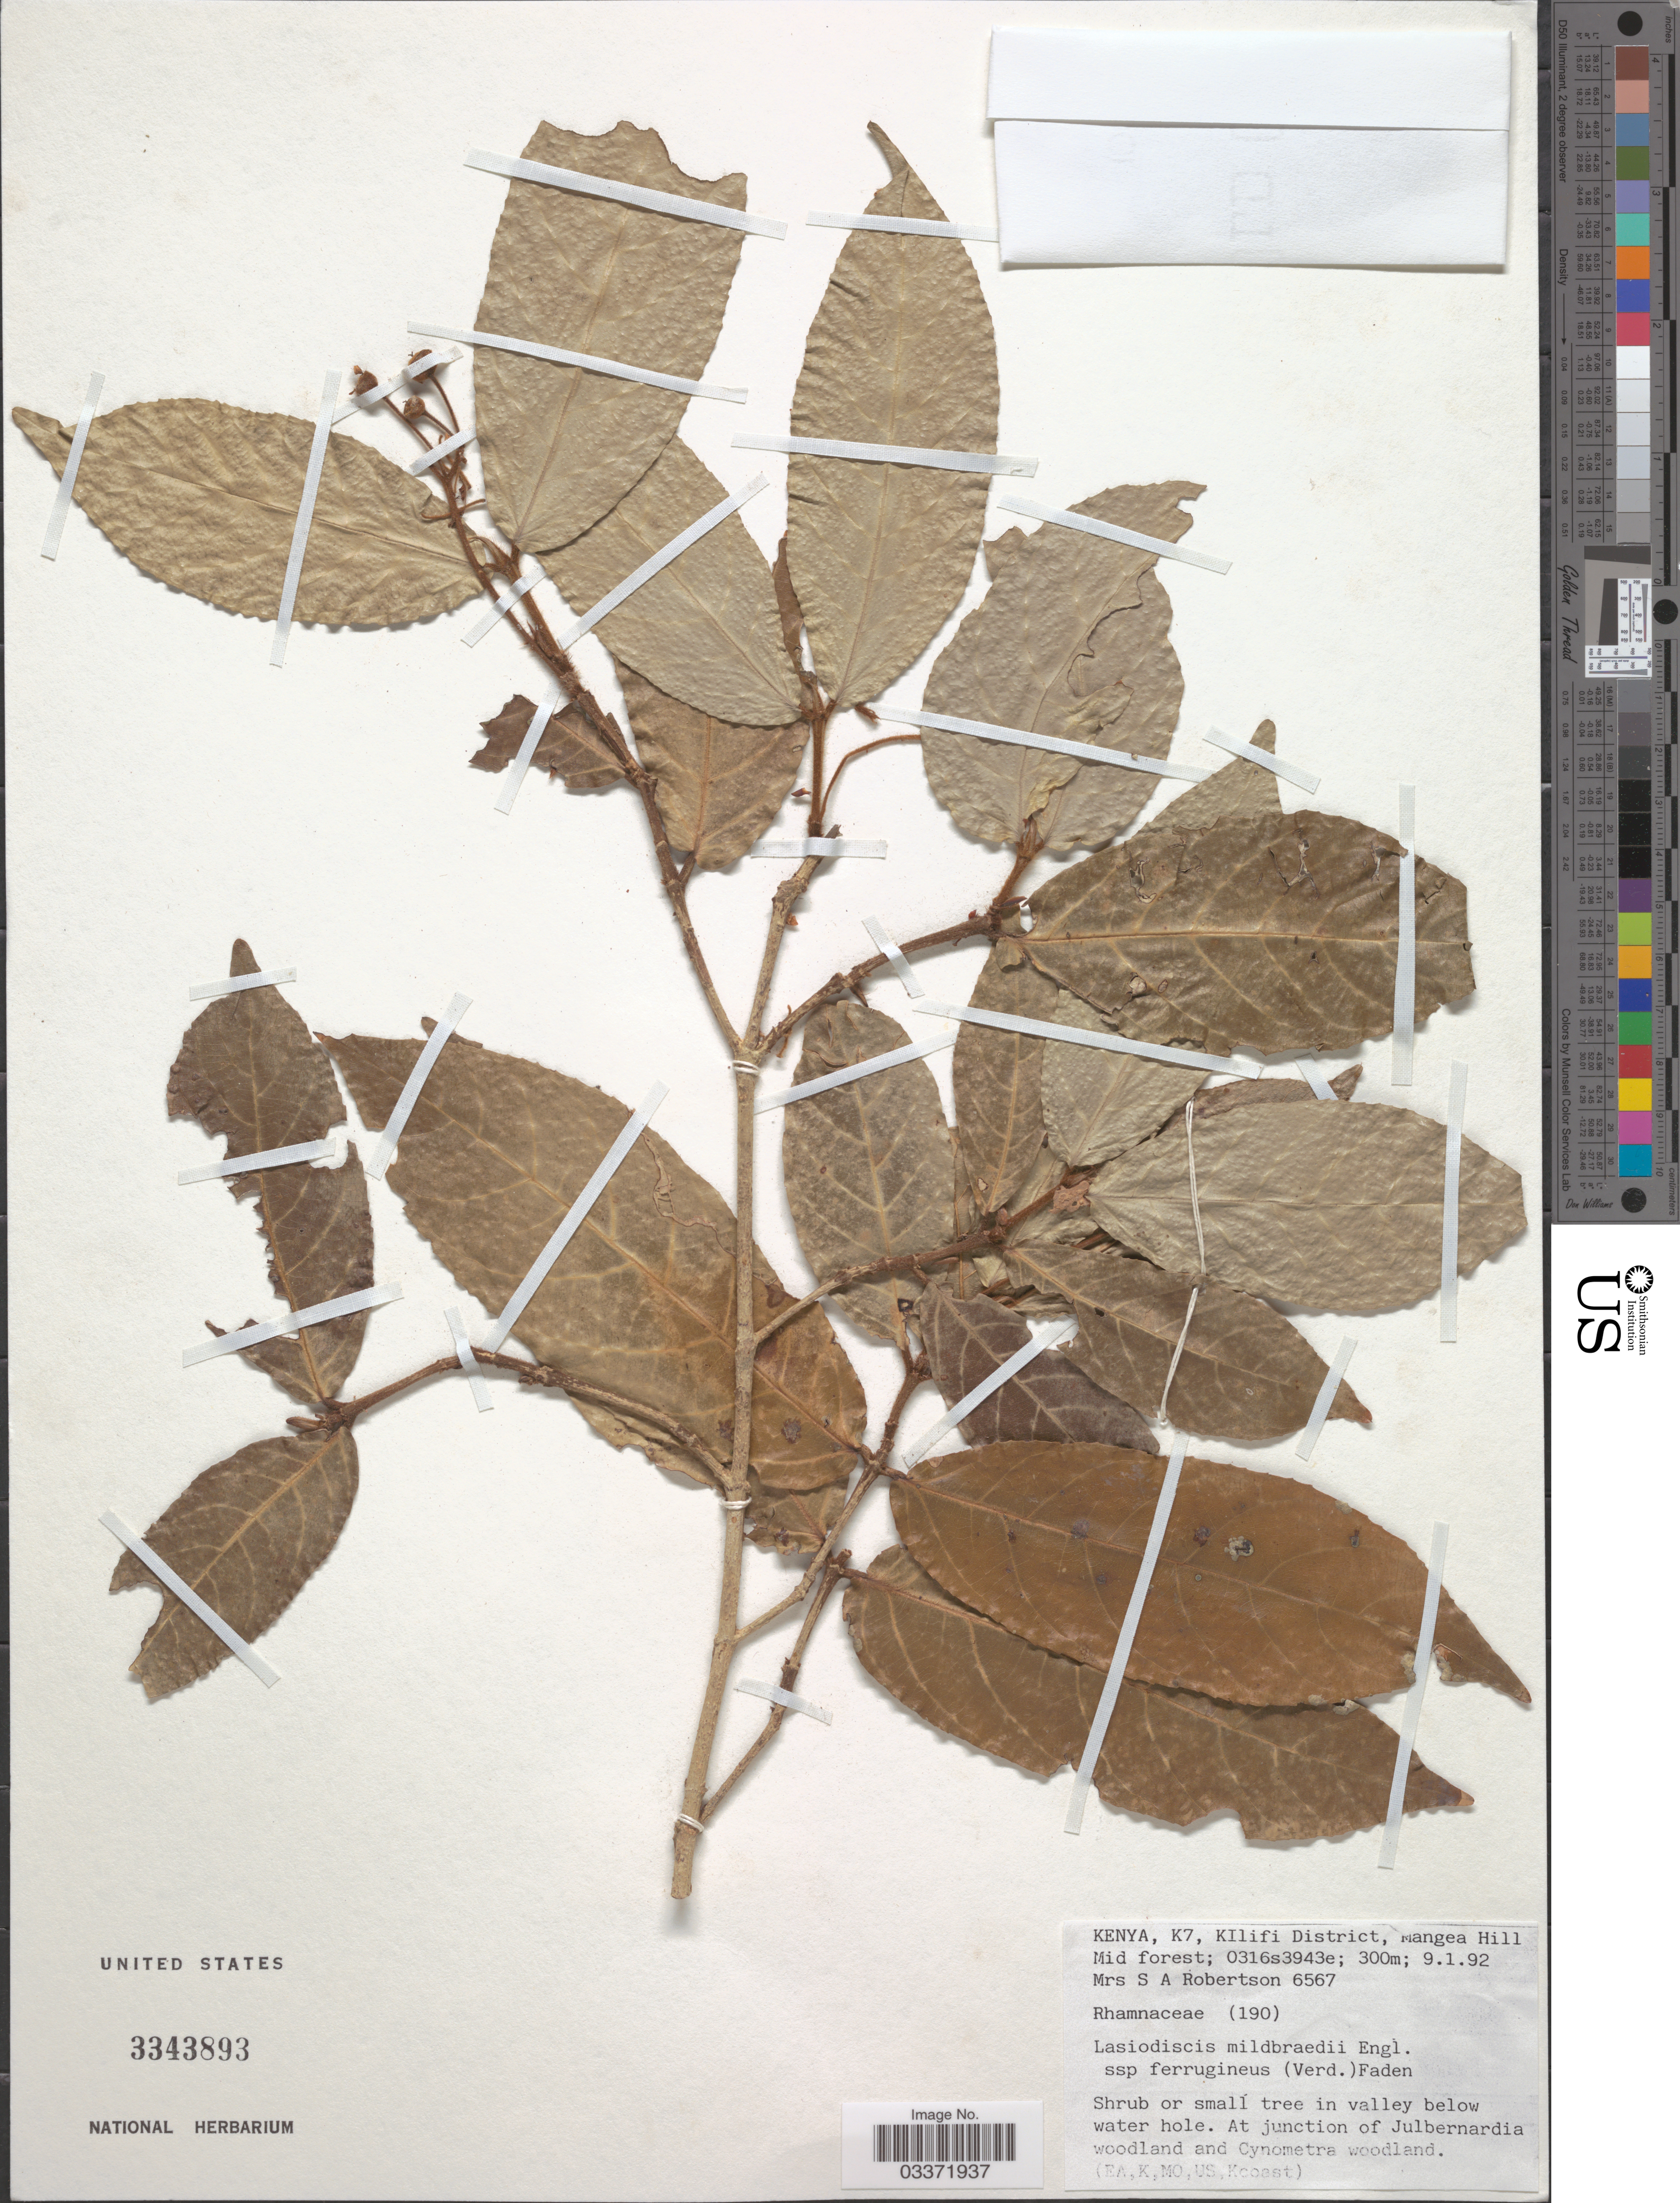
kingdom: Plantae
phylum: Tracheophyta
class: Magnoliopsida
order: Rosales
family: Rhamnaceae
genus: Lasiodiscus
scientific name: Lasiodiscus mildbraedii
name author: Engl.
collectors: S. Robertson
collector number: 6567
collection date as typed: Transcribed d/m/y: 9/1/92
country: Kenya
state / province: Kilifi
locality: K7, Kilifi District, Mangea Hill Mid forest. Shrub or small tree in valley below water hole. At junction of Julbernardia woodland and Cynometre woodland.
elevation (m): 300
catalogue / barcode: US 3343893